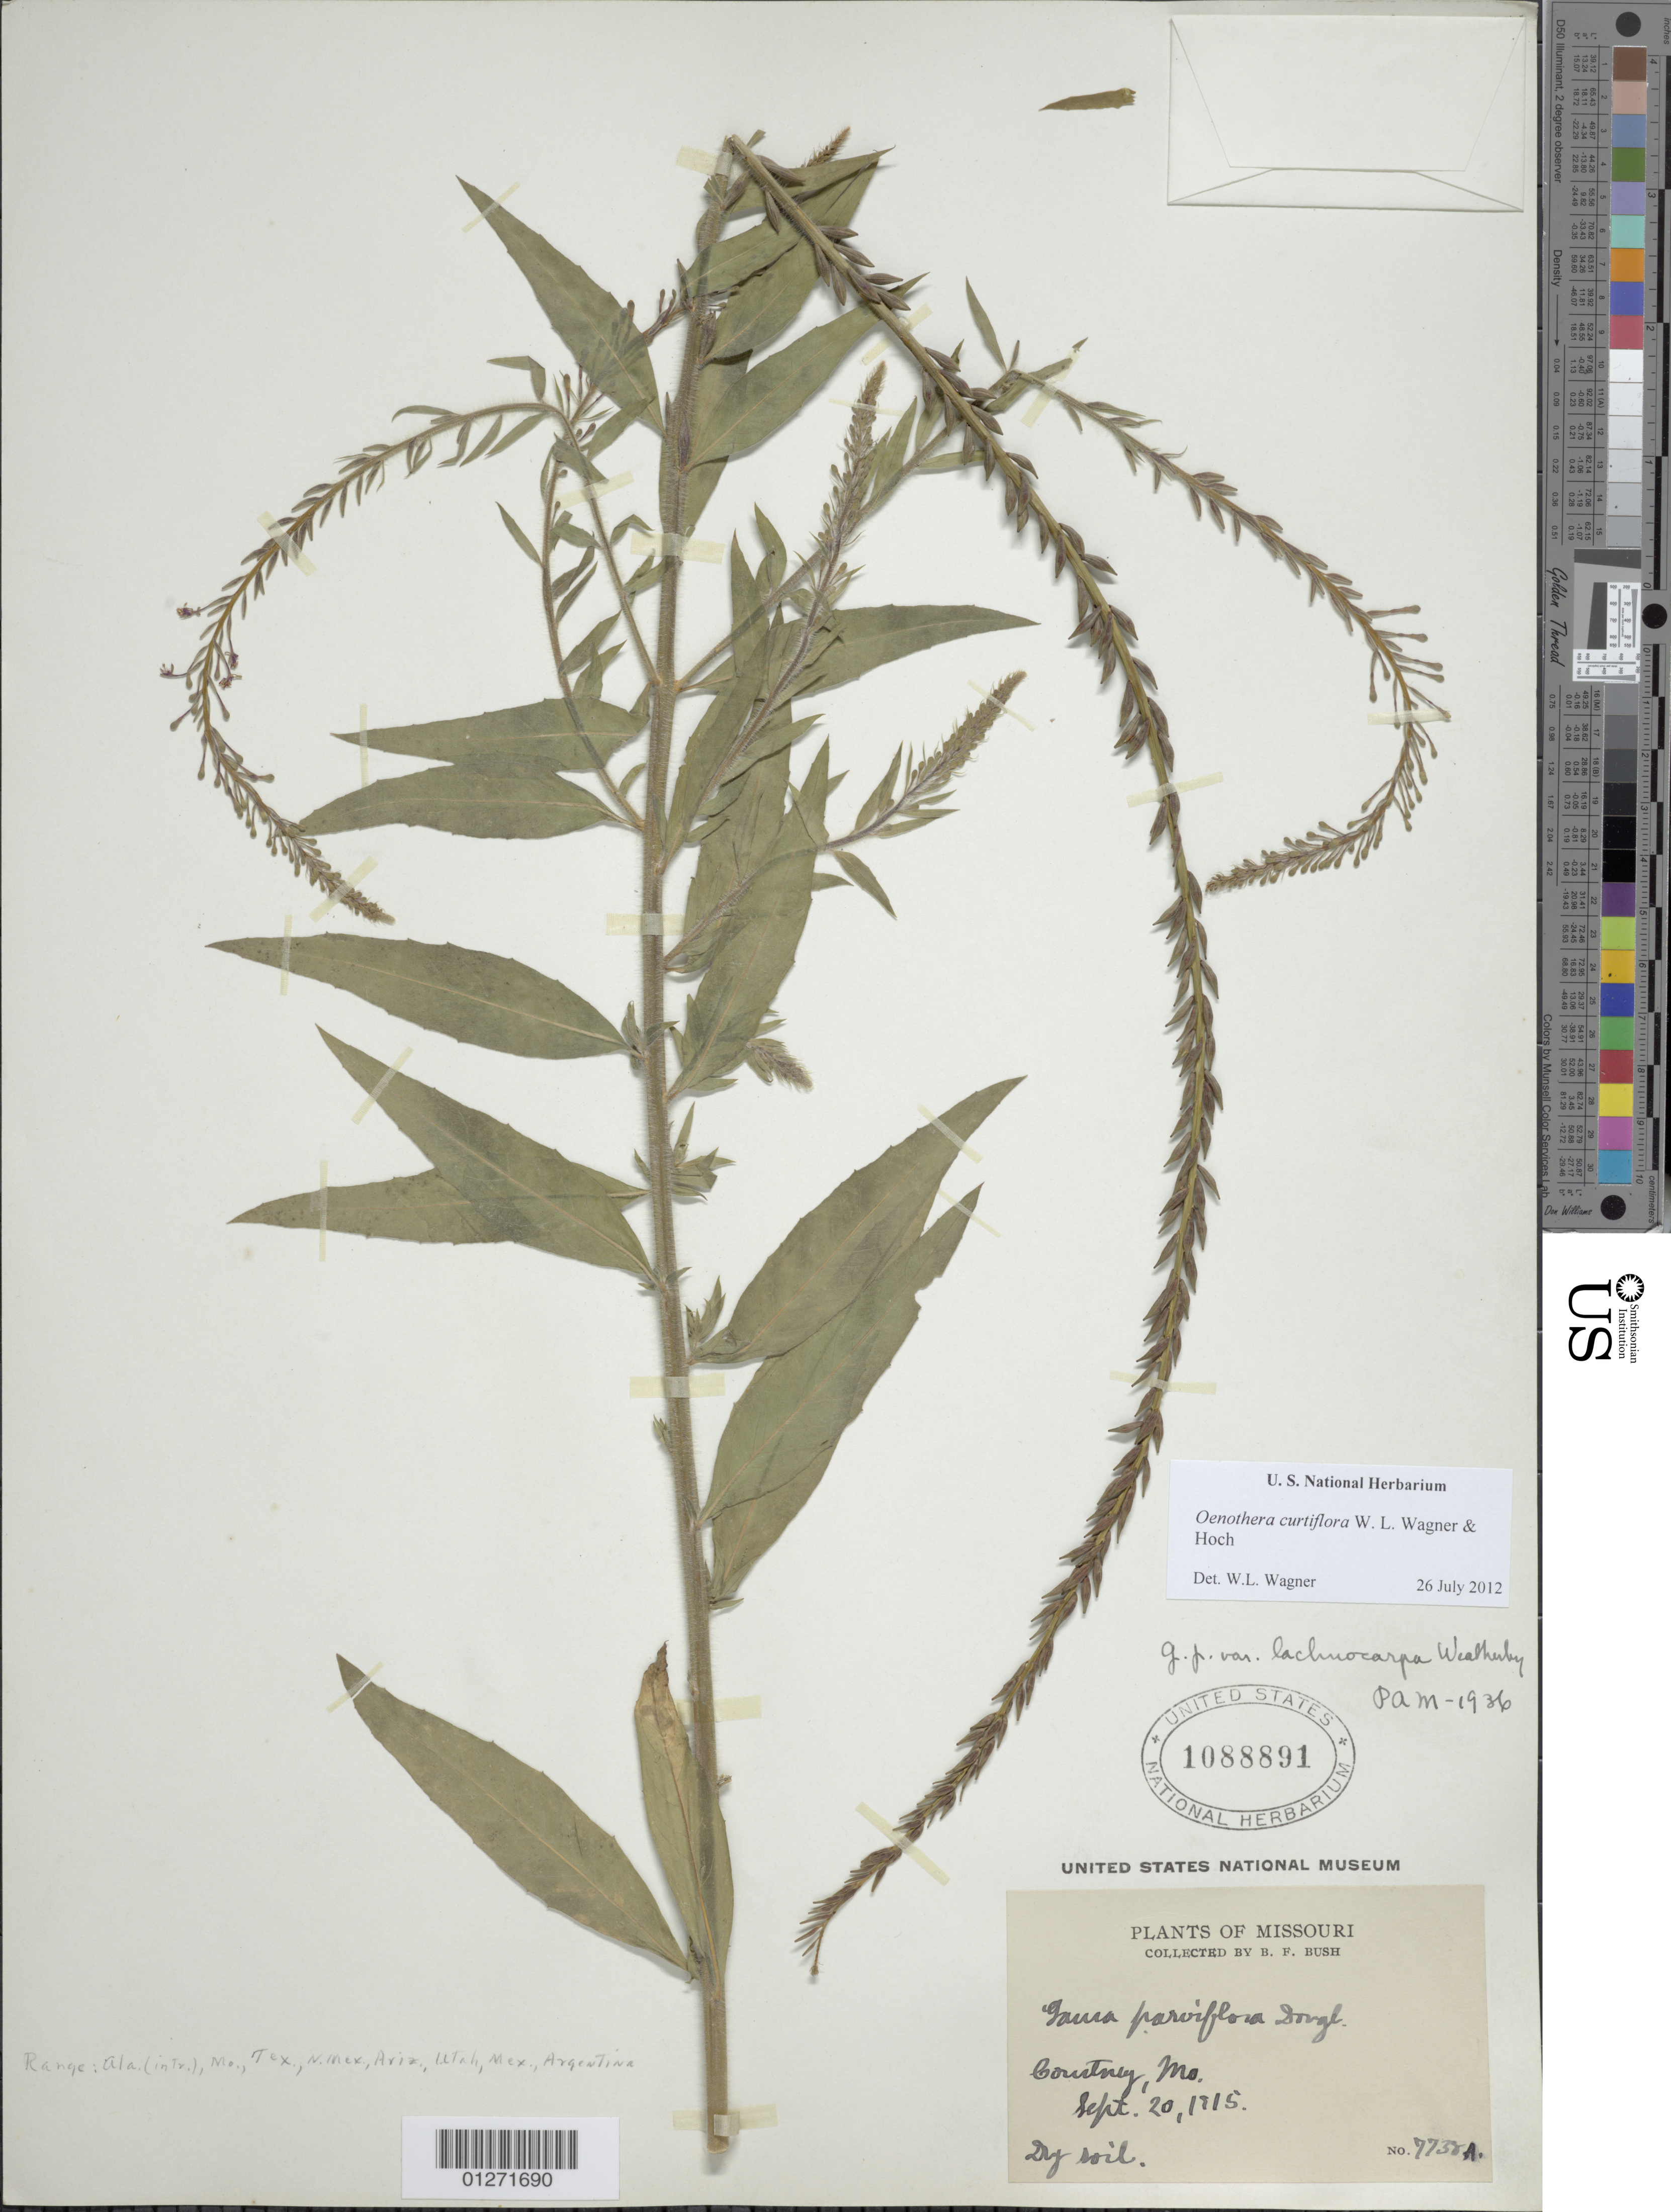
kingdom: Plantae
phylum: Tracheophyta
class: Magnoliopsida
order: Myrtales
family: Onagraceae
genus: Oenothera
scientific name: Oenothera curtiflora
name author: W.L. Wagner & Hoch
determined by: Wagner, W. L., (BOT), Smithsonian Institution - National Museum of Natural History (UNITED STATES)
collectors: B. F. Bush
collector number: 7738A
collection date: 1915-09-20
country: United States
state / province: Missouri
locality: Courtney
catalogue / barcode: US 1088891